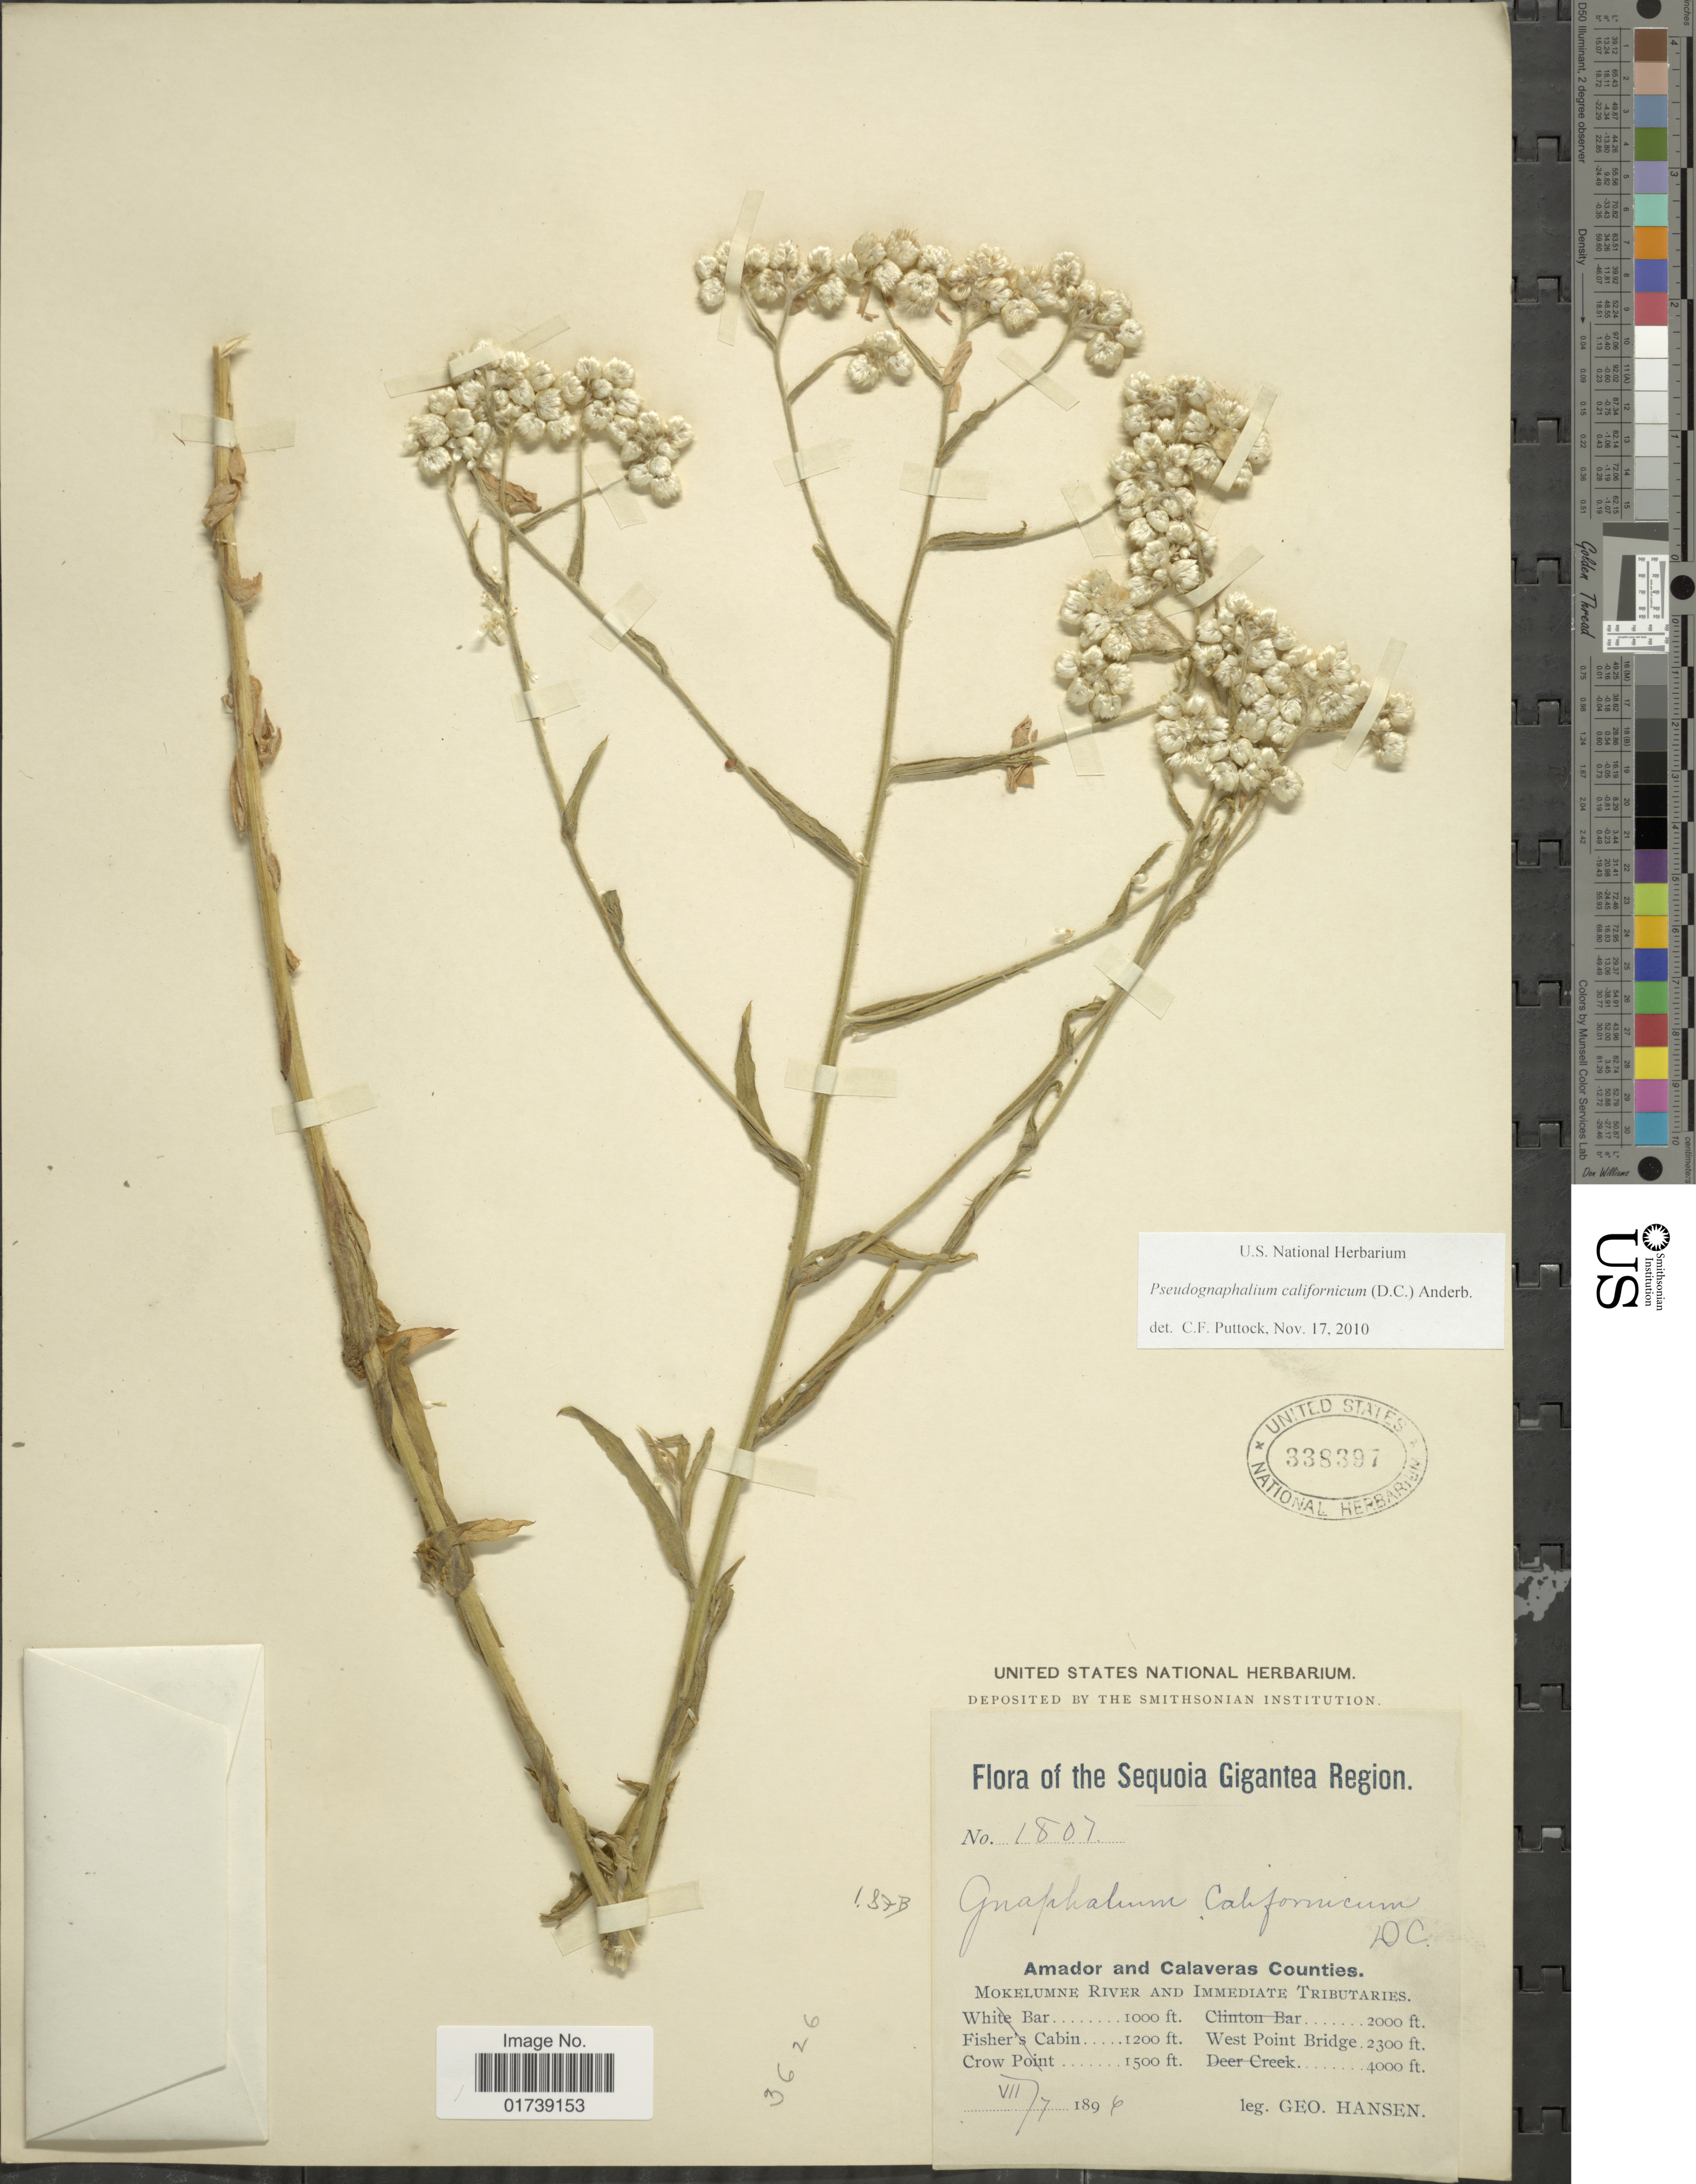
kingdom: Plantae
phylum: Tracheophyta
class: Magnoliopsida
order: Asterales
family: Asteraceae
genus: Pseudognaphalium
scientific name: Pseudognaphalium californicum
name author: (DC.) Anderb.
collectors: G. Hansen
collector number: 1807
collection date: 1897-07-07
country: United States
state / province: California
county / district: Calaveras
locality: Sequoia Gigantea Region, Amador and Calaveras Counties, West Point Bridge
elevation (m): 701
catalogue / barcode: US 338397